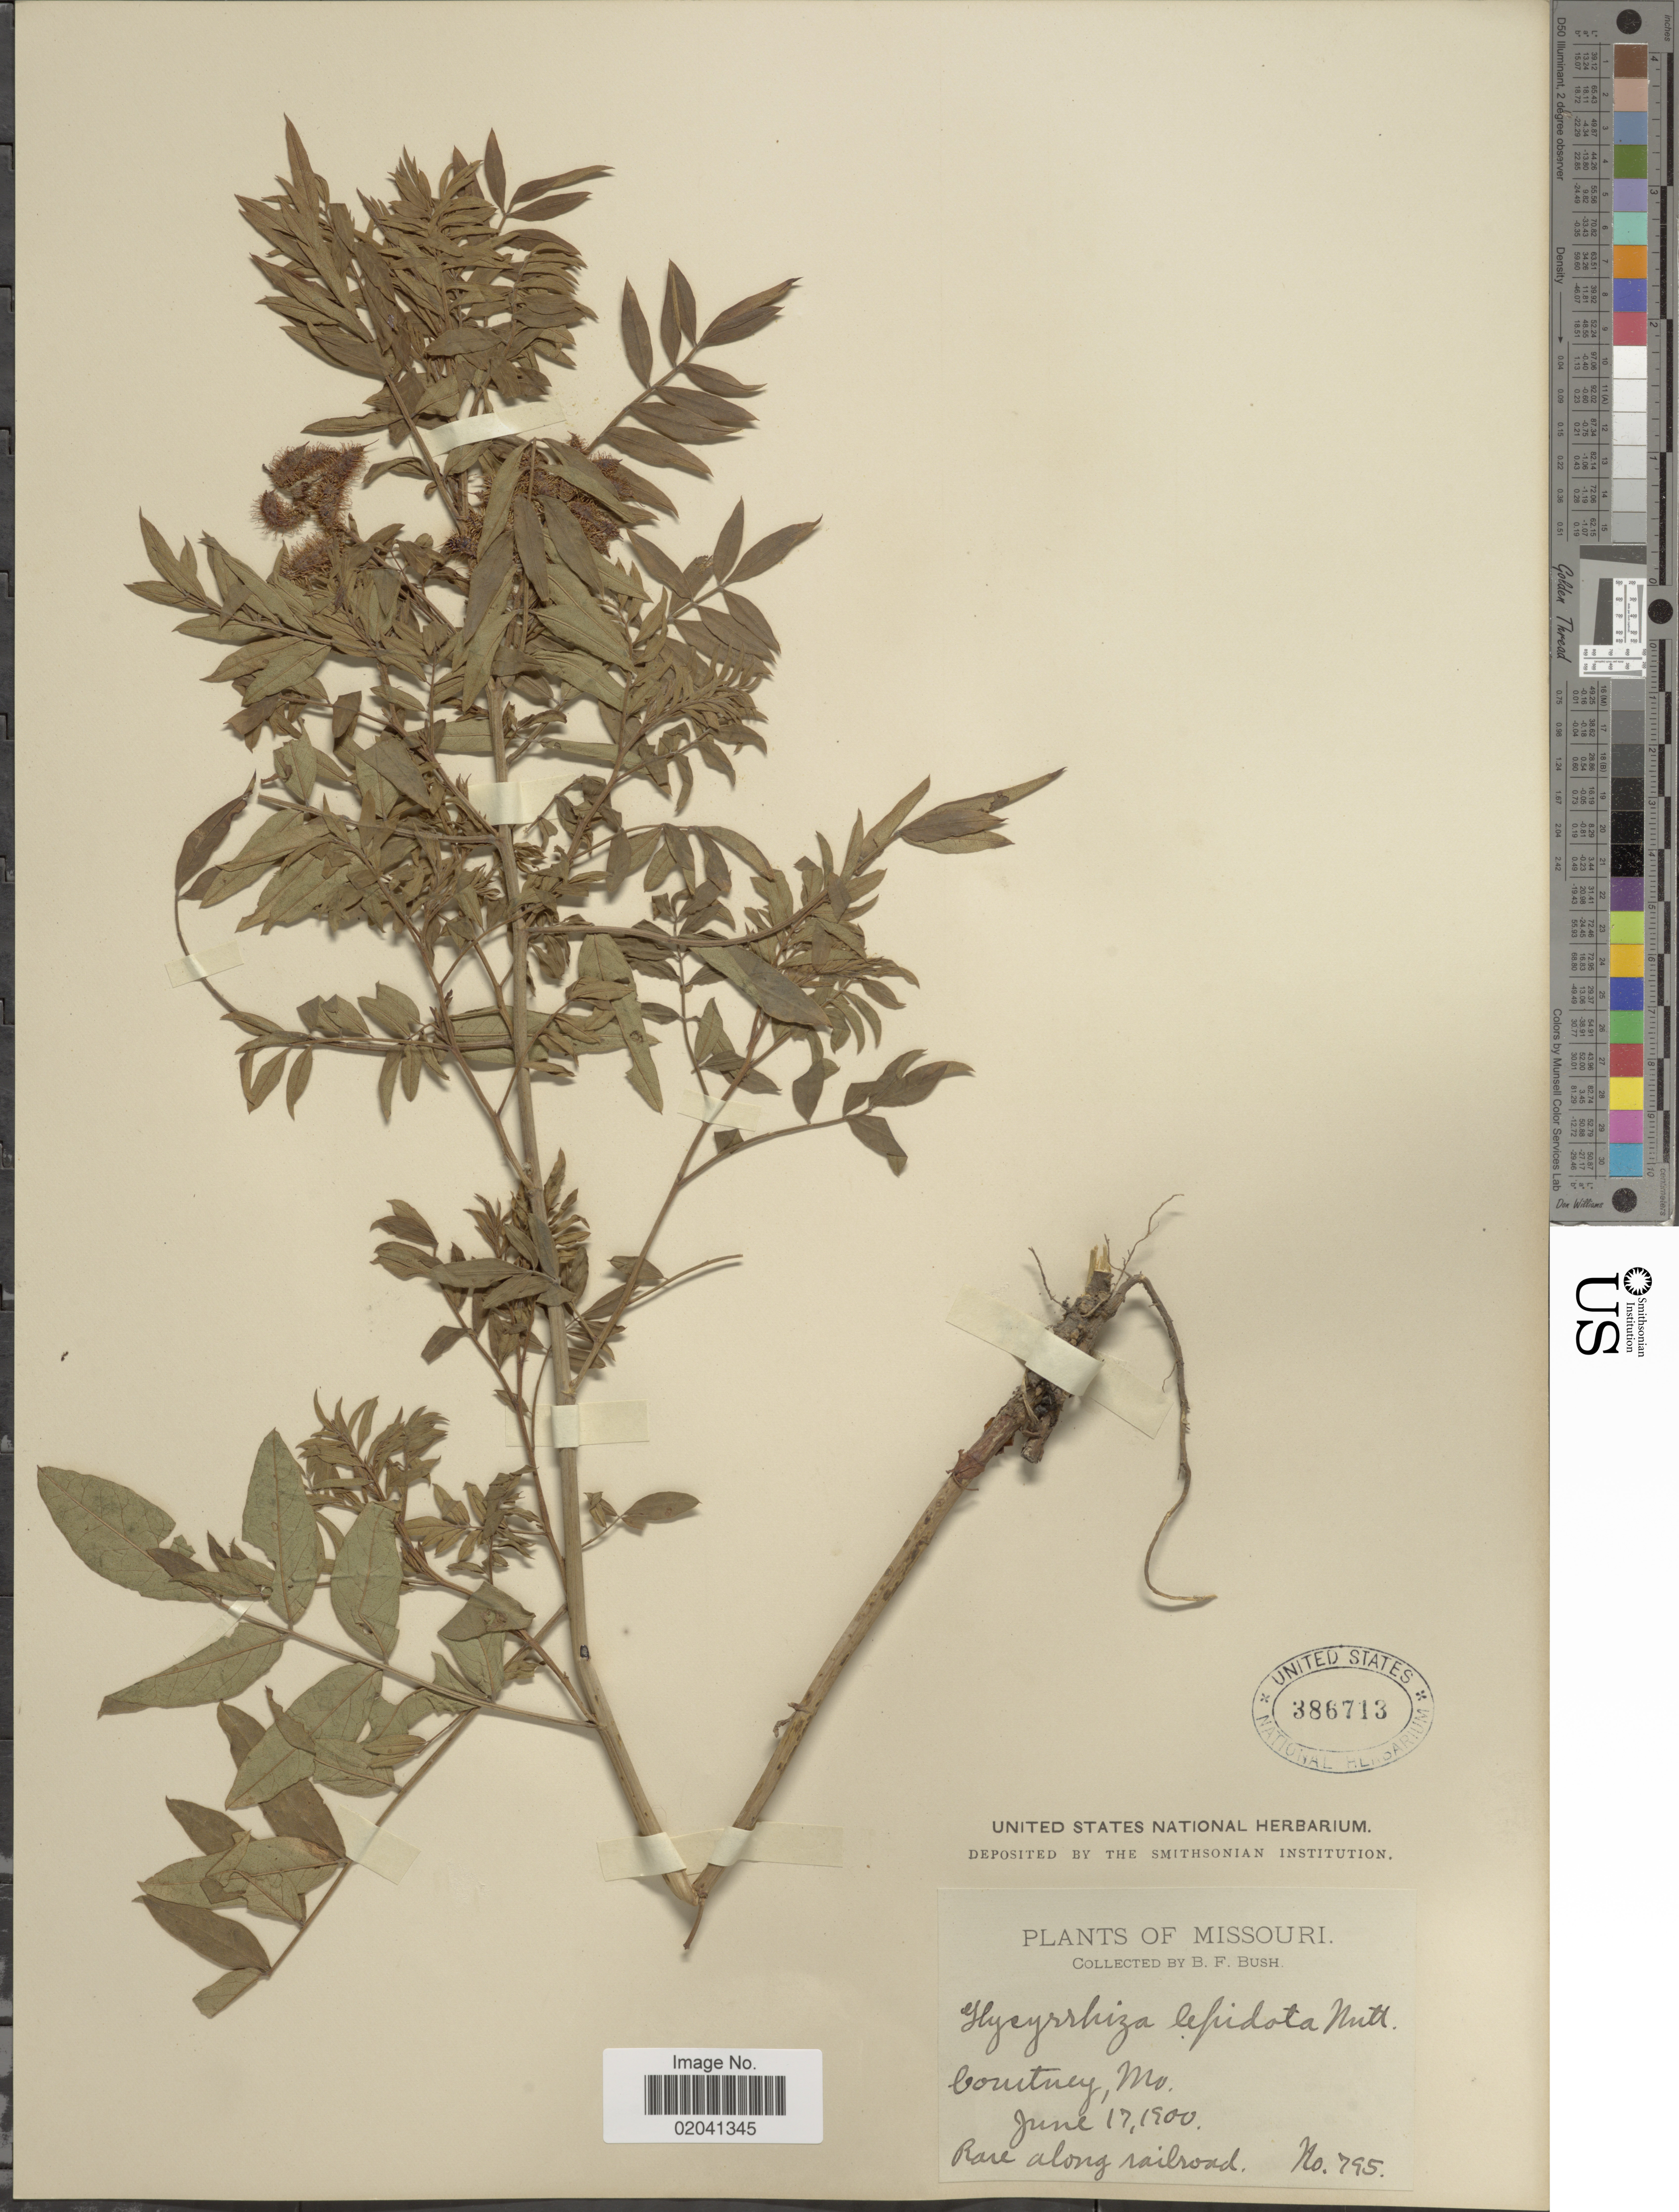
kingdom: Plantae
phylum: Tracheophyta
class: Magnoliopsida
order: Fabales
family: Fabaceae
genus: Glycyrrhiza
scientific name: Glycyrrhiza lepidota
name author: Pursh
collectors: B. F. Bush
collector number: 795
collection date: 1900-06-17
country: United States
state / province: Missouri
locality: Courtney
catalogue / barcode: US 386713